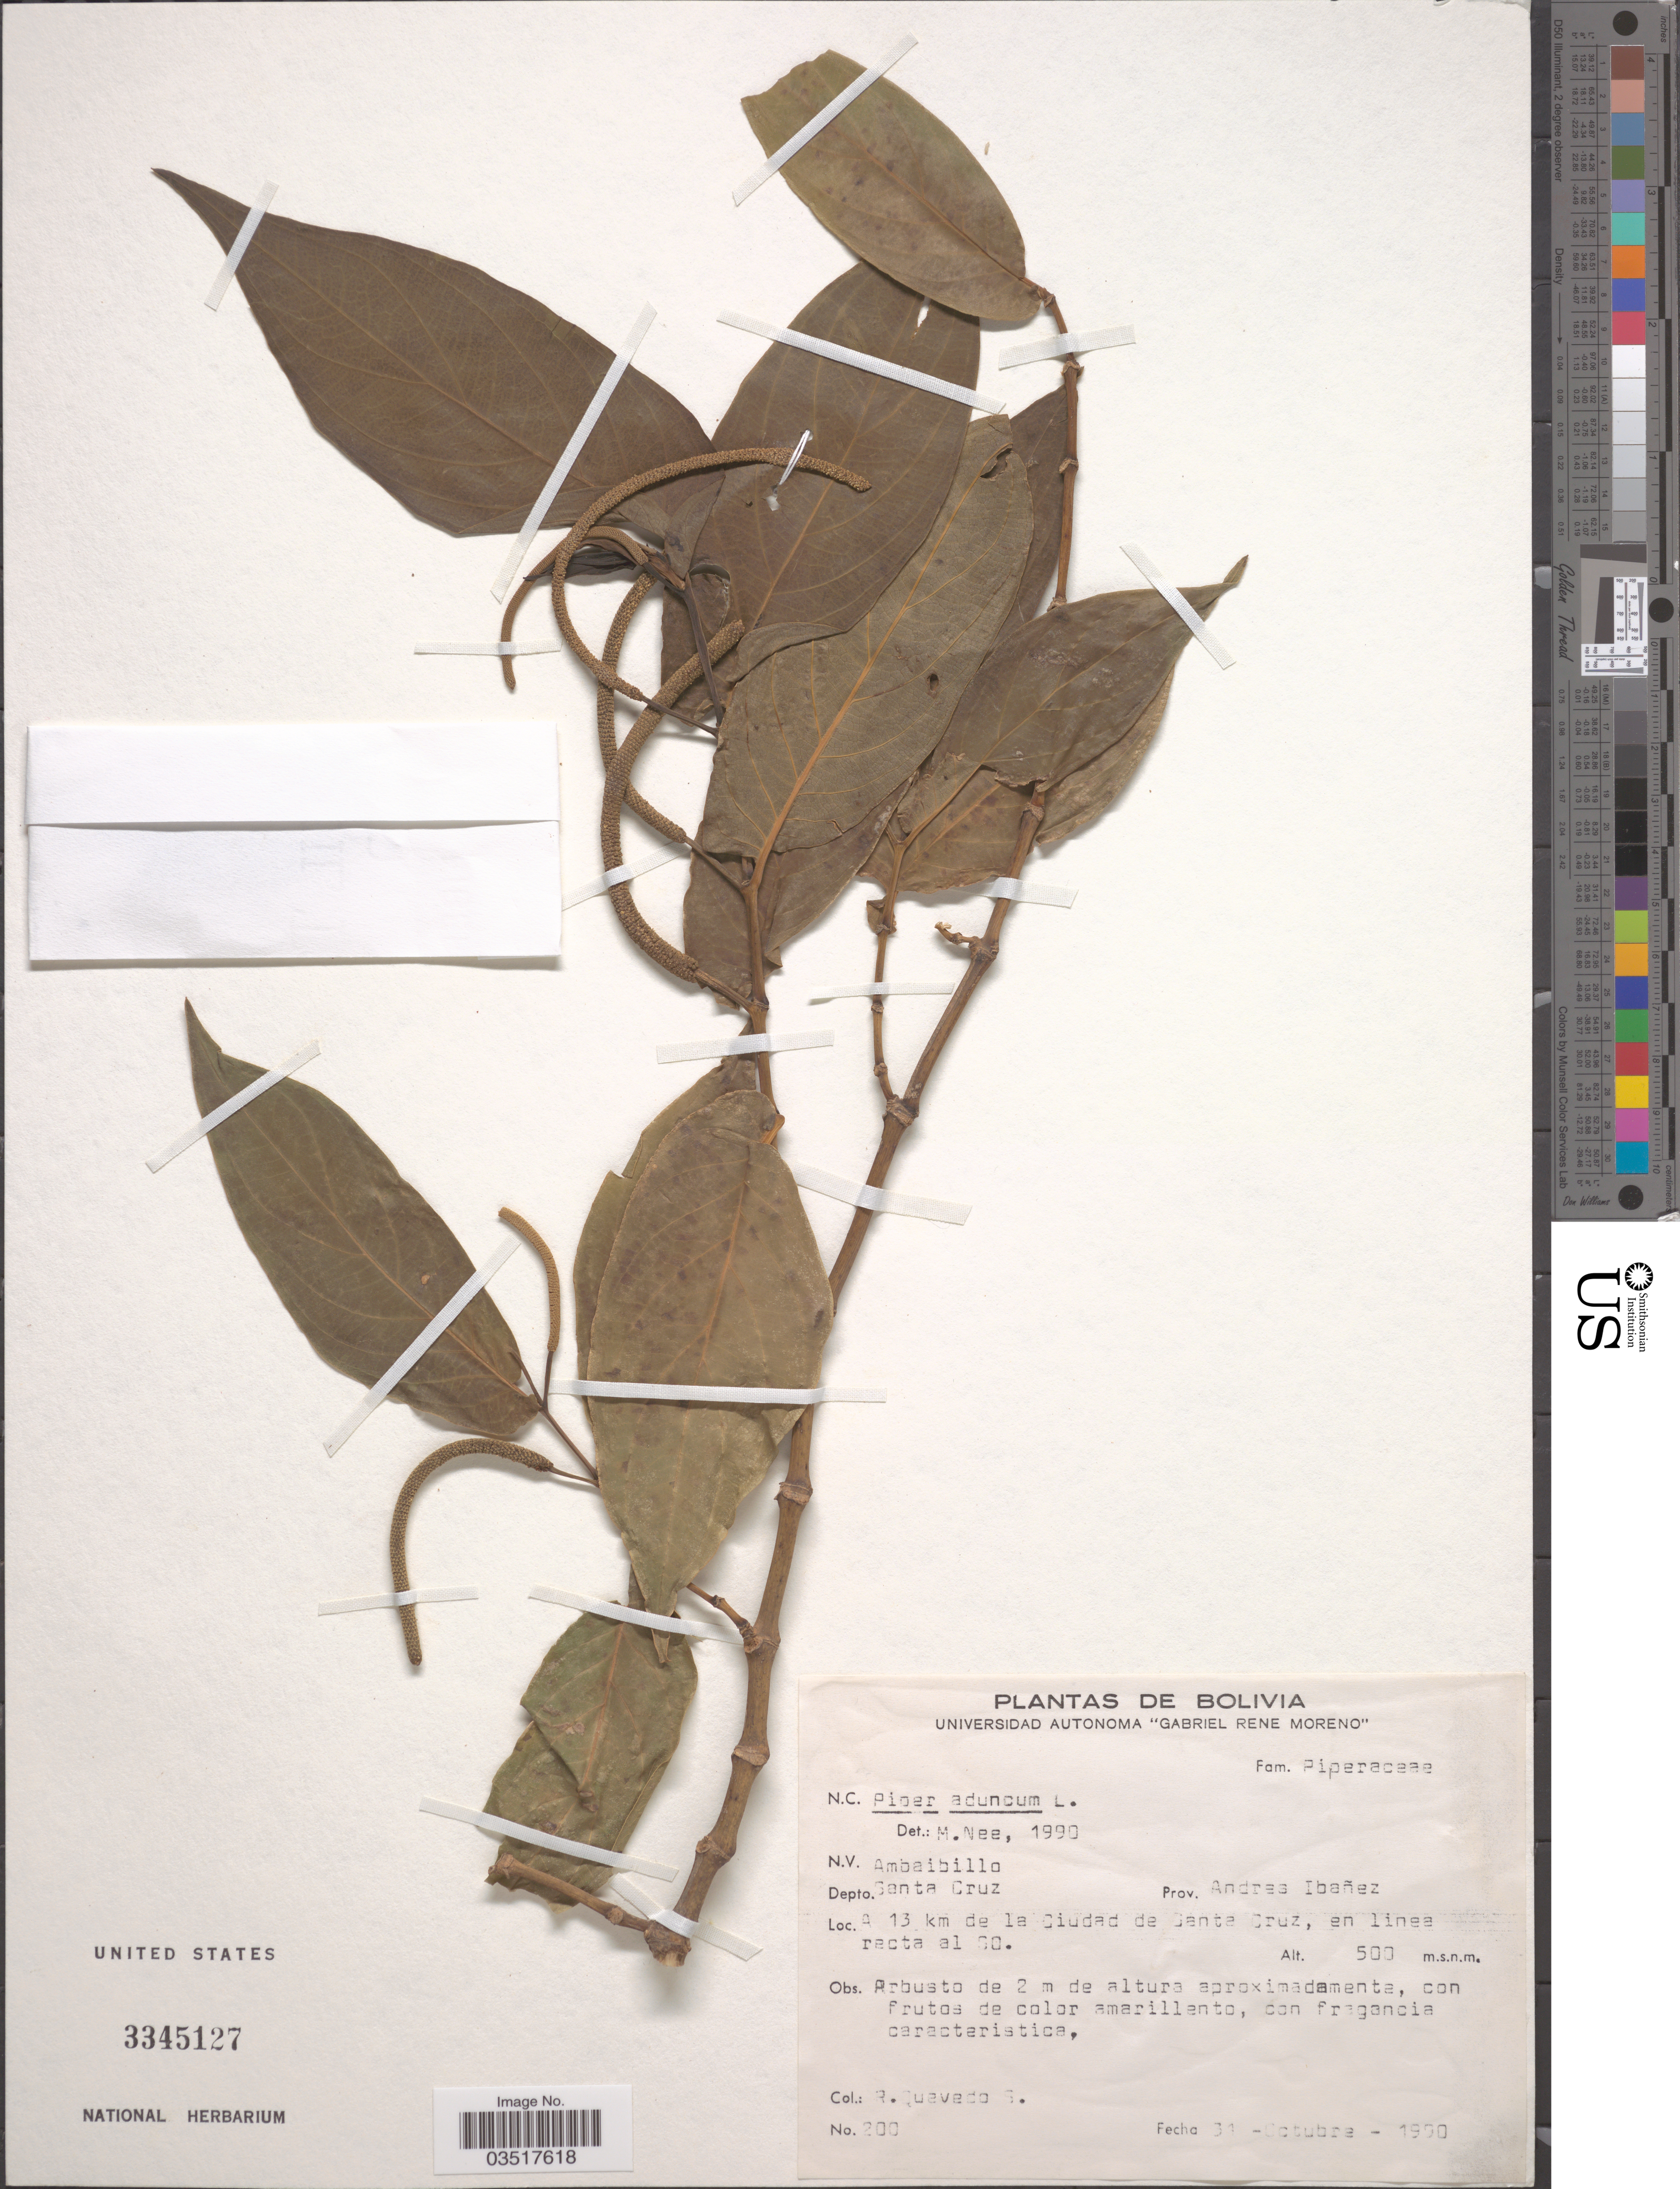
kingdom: Plantae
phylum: Tracheophyta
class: Magnoliopsida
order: Piperales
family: Piperaceae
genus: Piper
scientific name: Piper aduncum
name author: L.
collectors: R. Quevedo-S.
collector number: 200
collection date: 1990-10-31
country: Bolivia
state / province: Santa Cruz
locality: Depto. Santa Cruz. Prov. Andres Ibañez. A 13 km de la Ciudad de Santa Cruz, en linea recta al SO.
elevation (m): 500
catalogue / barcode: US 3345127